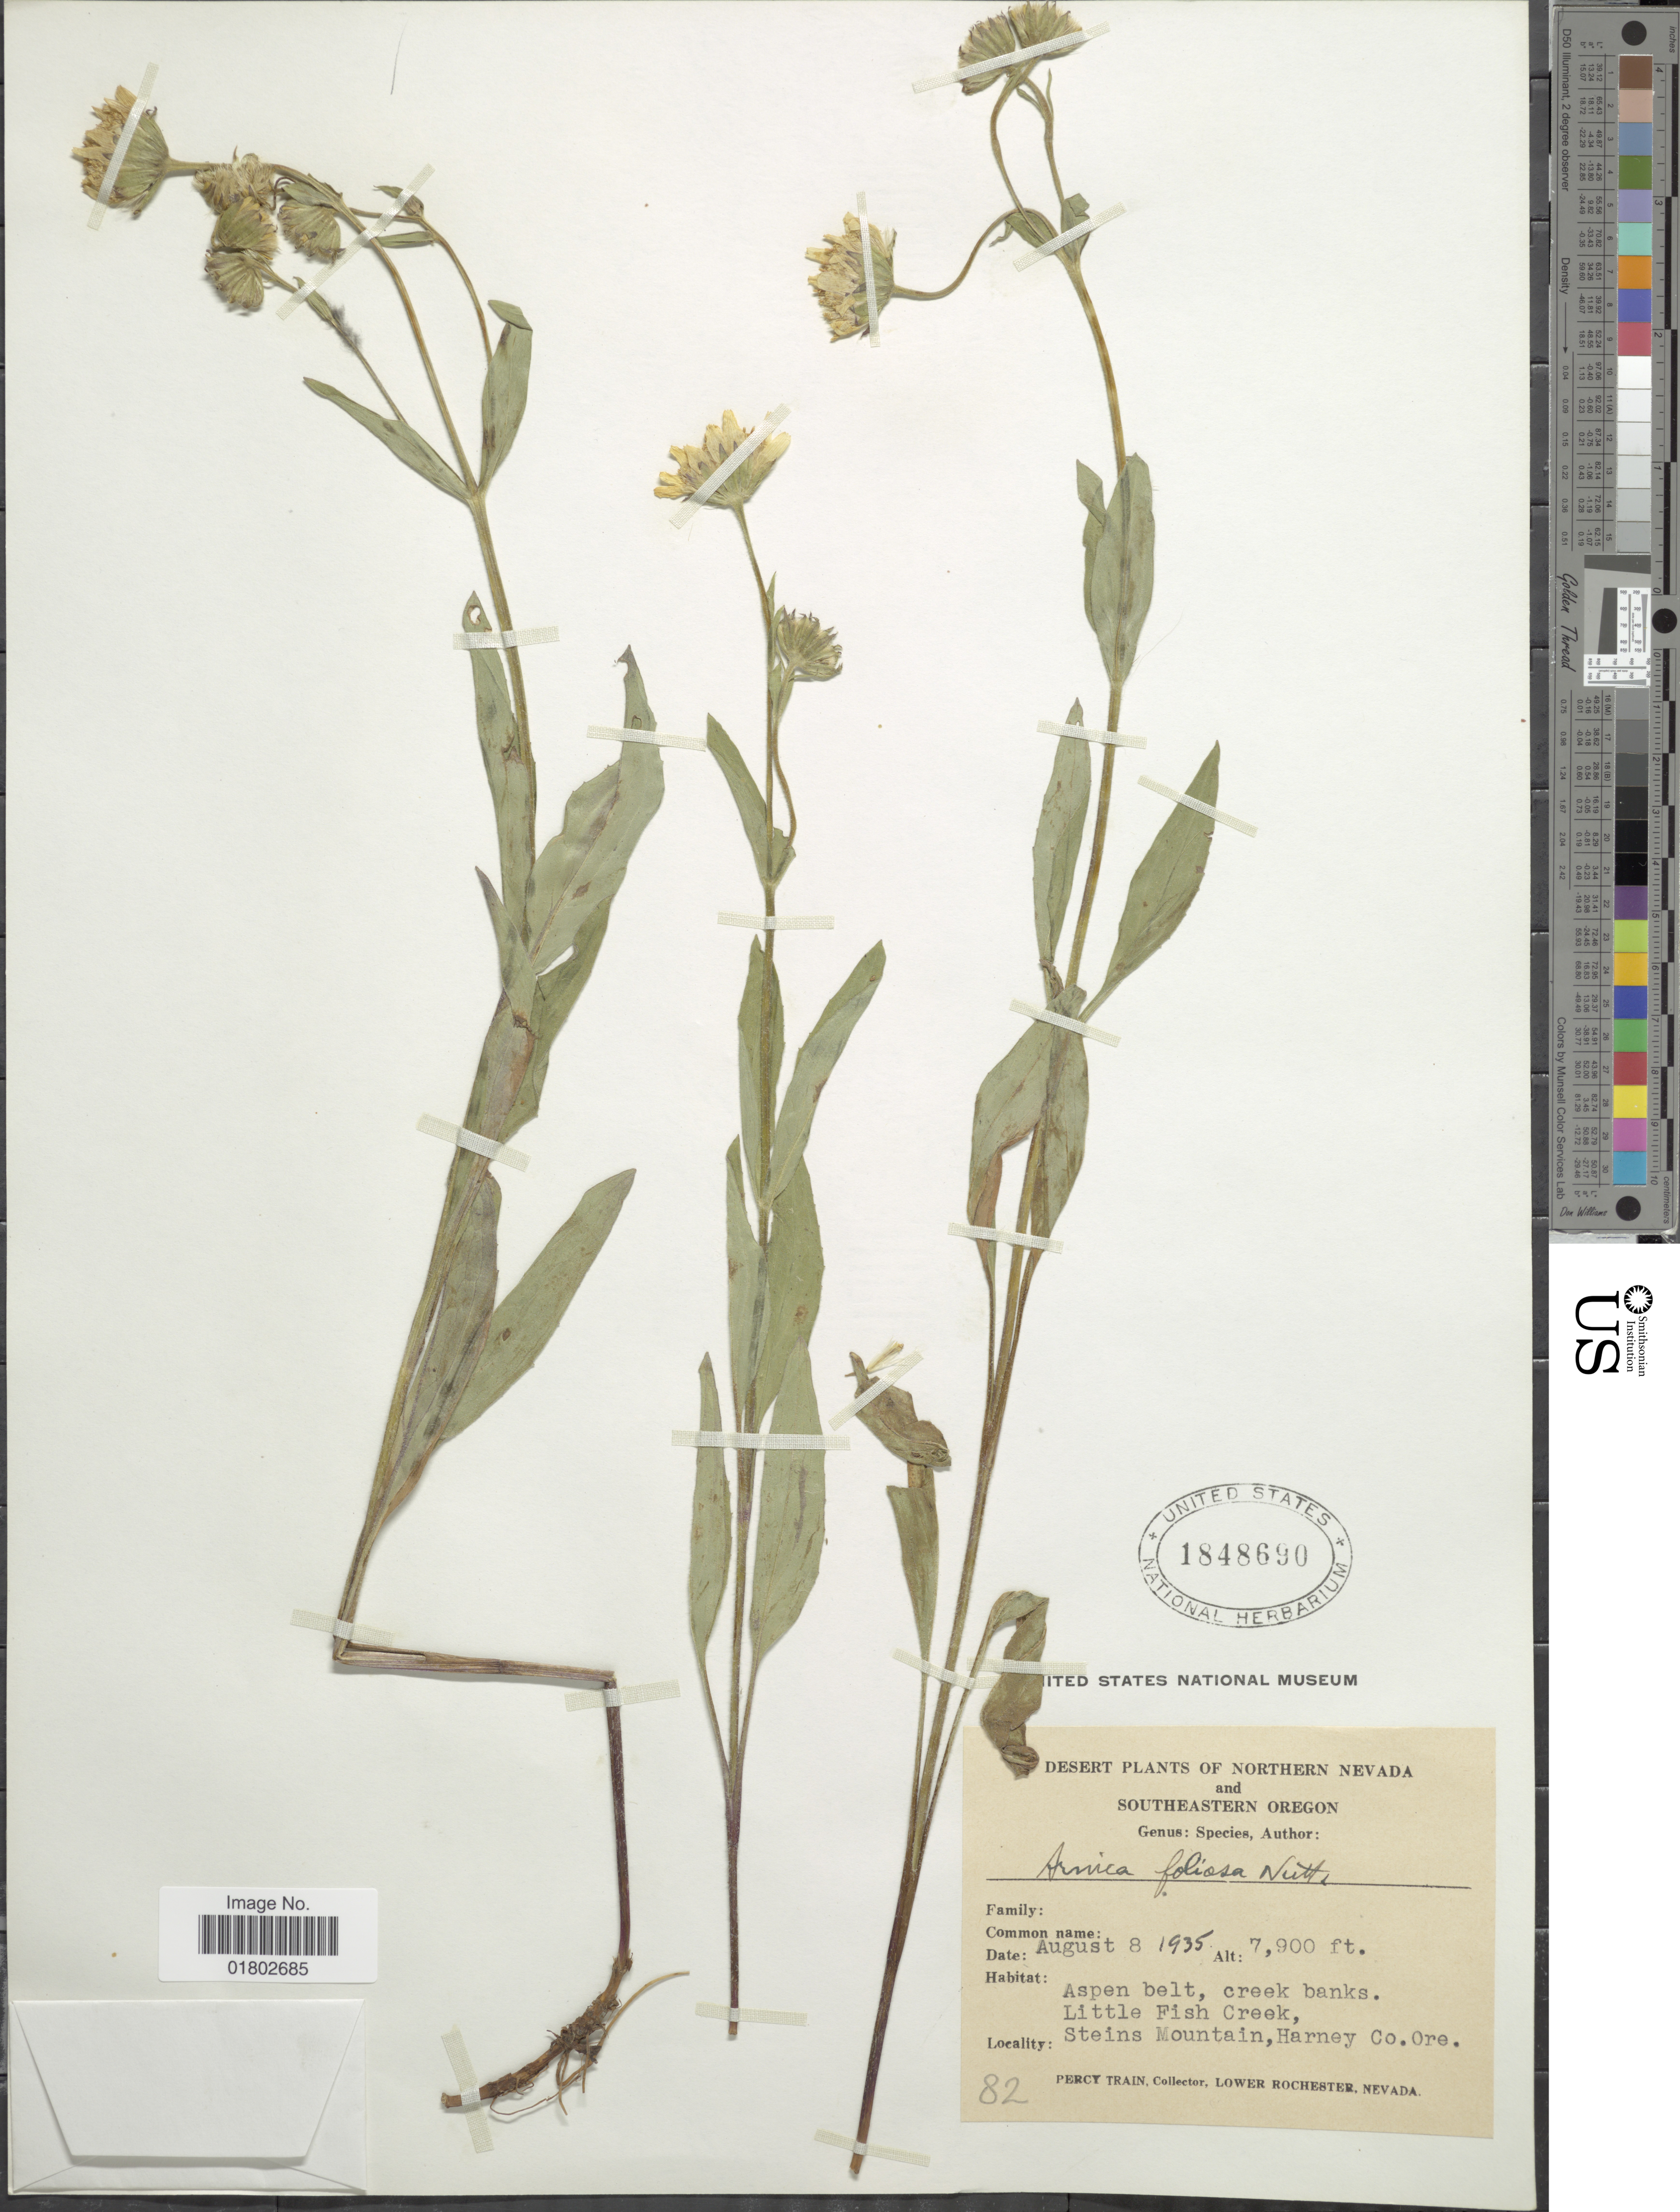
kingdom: Plantae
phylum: Tracheophyta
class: Magnoliopsida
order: Asterales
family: Asteraceae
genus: Arnica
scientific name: Arnica chamissonis subsp. foliosa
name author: (Nutt.) Maguire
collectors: P. Train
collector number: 82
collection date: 1935-08-08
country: United States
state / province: Oregon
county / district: Harney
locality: Desert plants of Northern Nevada and Southeastern Oregon, Aspen belt, creek banks. Little Fish Creek, Steins Mountain, Harney Co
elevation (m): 2408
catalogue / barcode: US 1848690